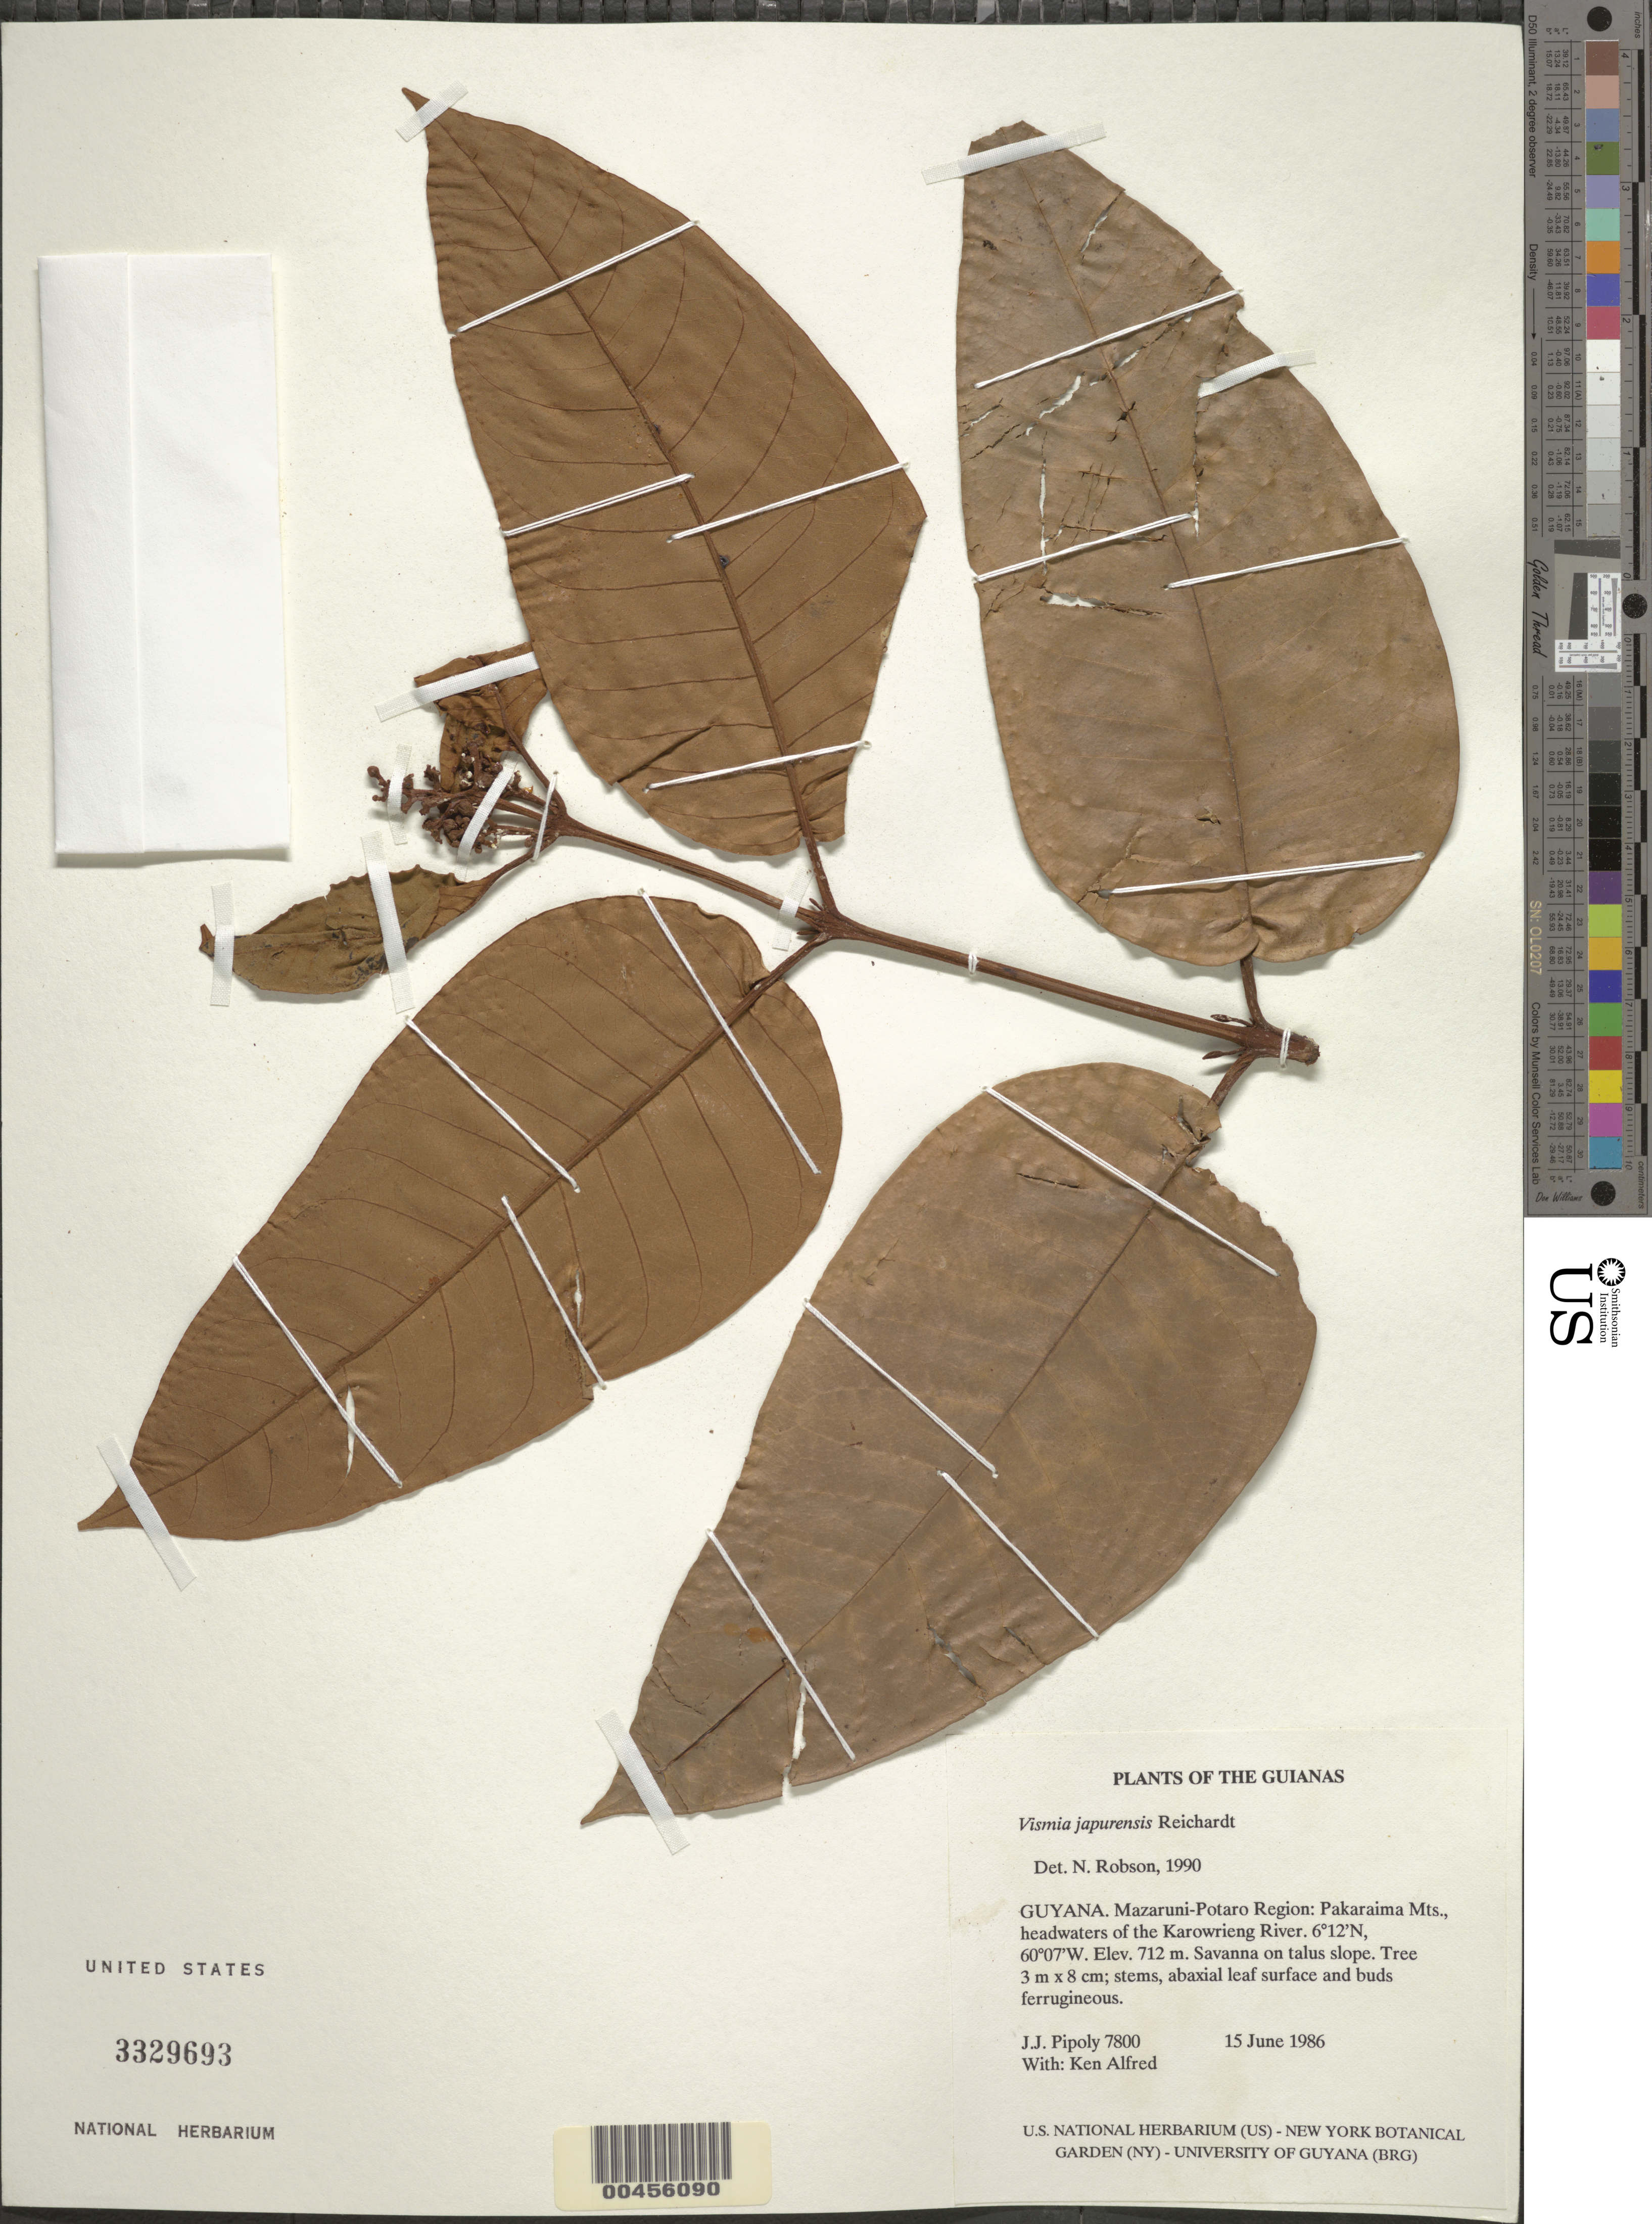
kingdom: Plantae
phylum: Tracheophyta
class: Magnoliopsida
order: Malpighiales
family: Hypericaceae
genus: Vismia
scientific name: Vismia japurensis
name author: Reichardt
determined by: Robson, Norman K. B.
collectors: J. J. Pipoly & K. Alfred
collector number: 7800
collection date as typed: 15 June 1986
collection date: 1986-06-15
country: Guyana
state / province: Cuyuni-Mazaruni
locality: Pakaraima Mts., headwaters of the Karowrieng River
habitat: Savanna on talus slope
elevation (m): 712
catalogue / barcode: US 3329693